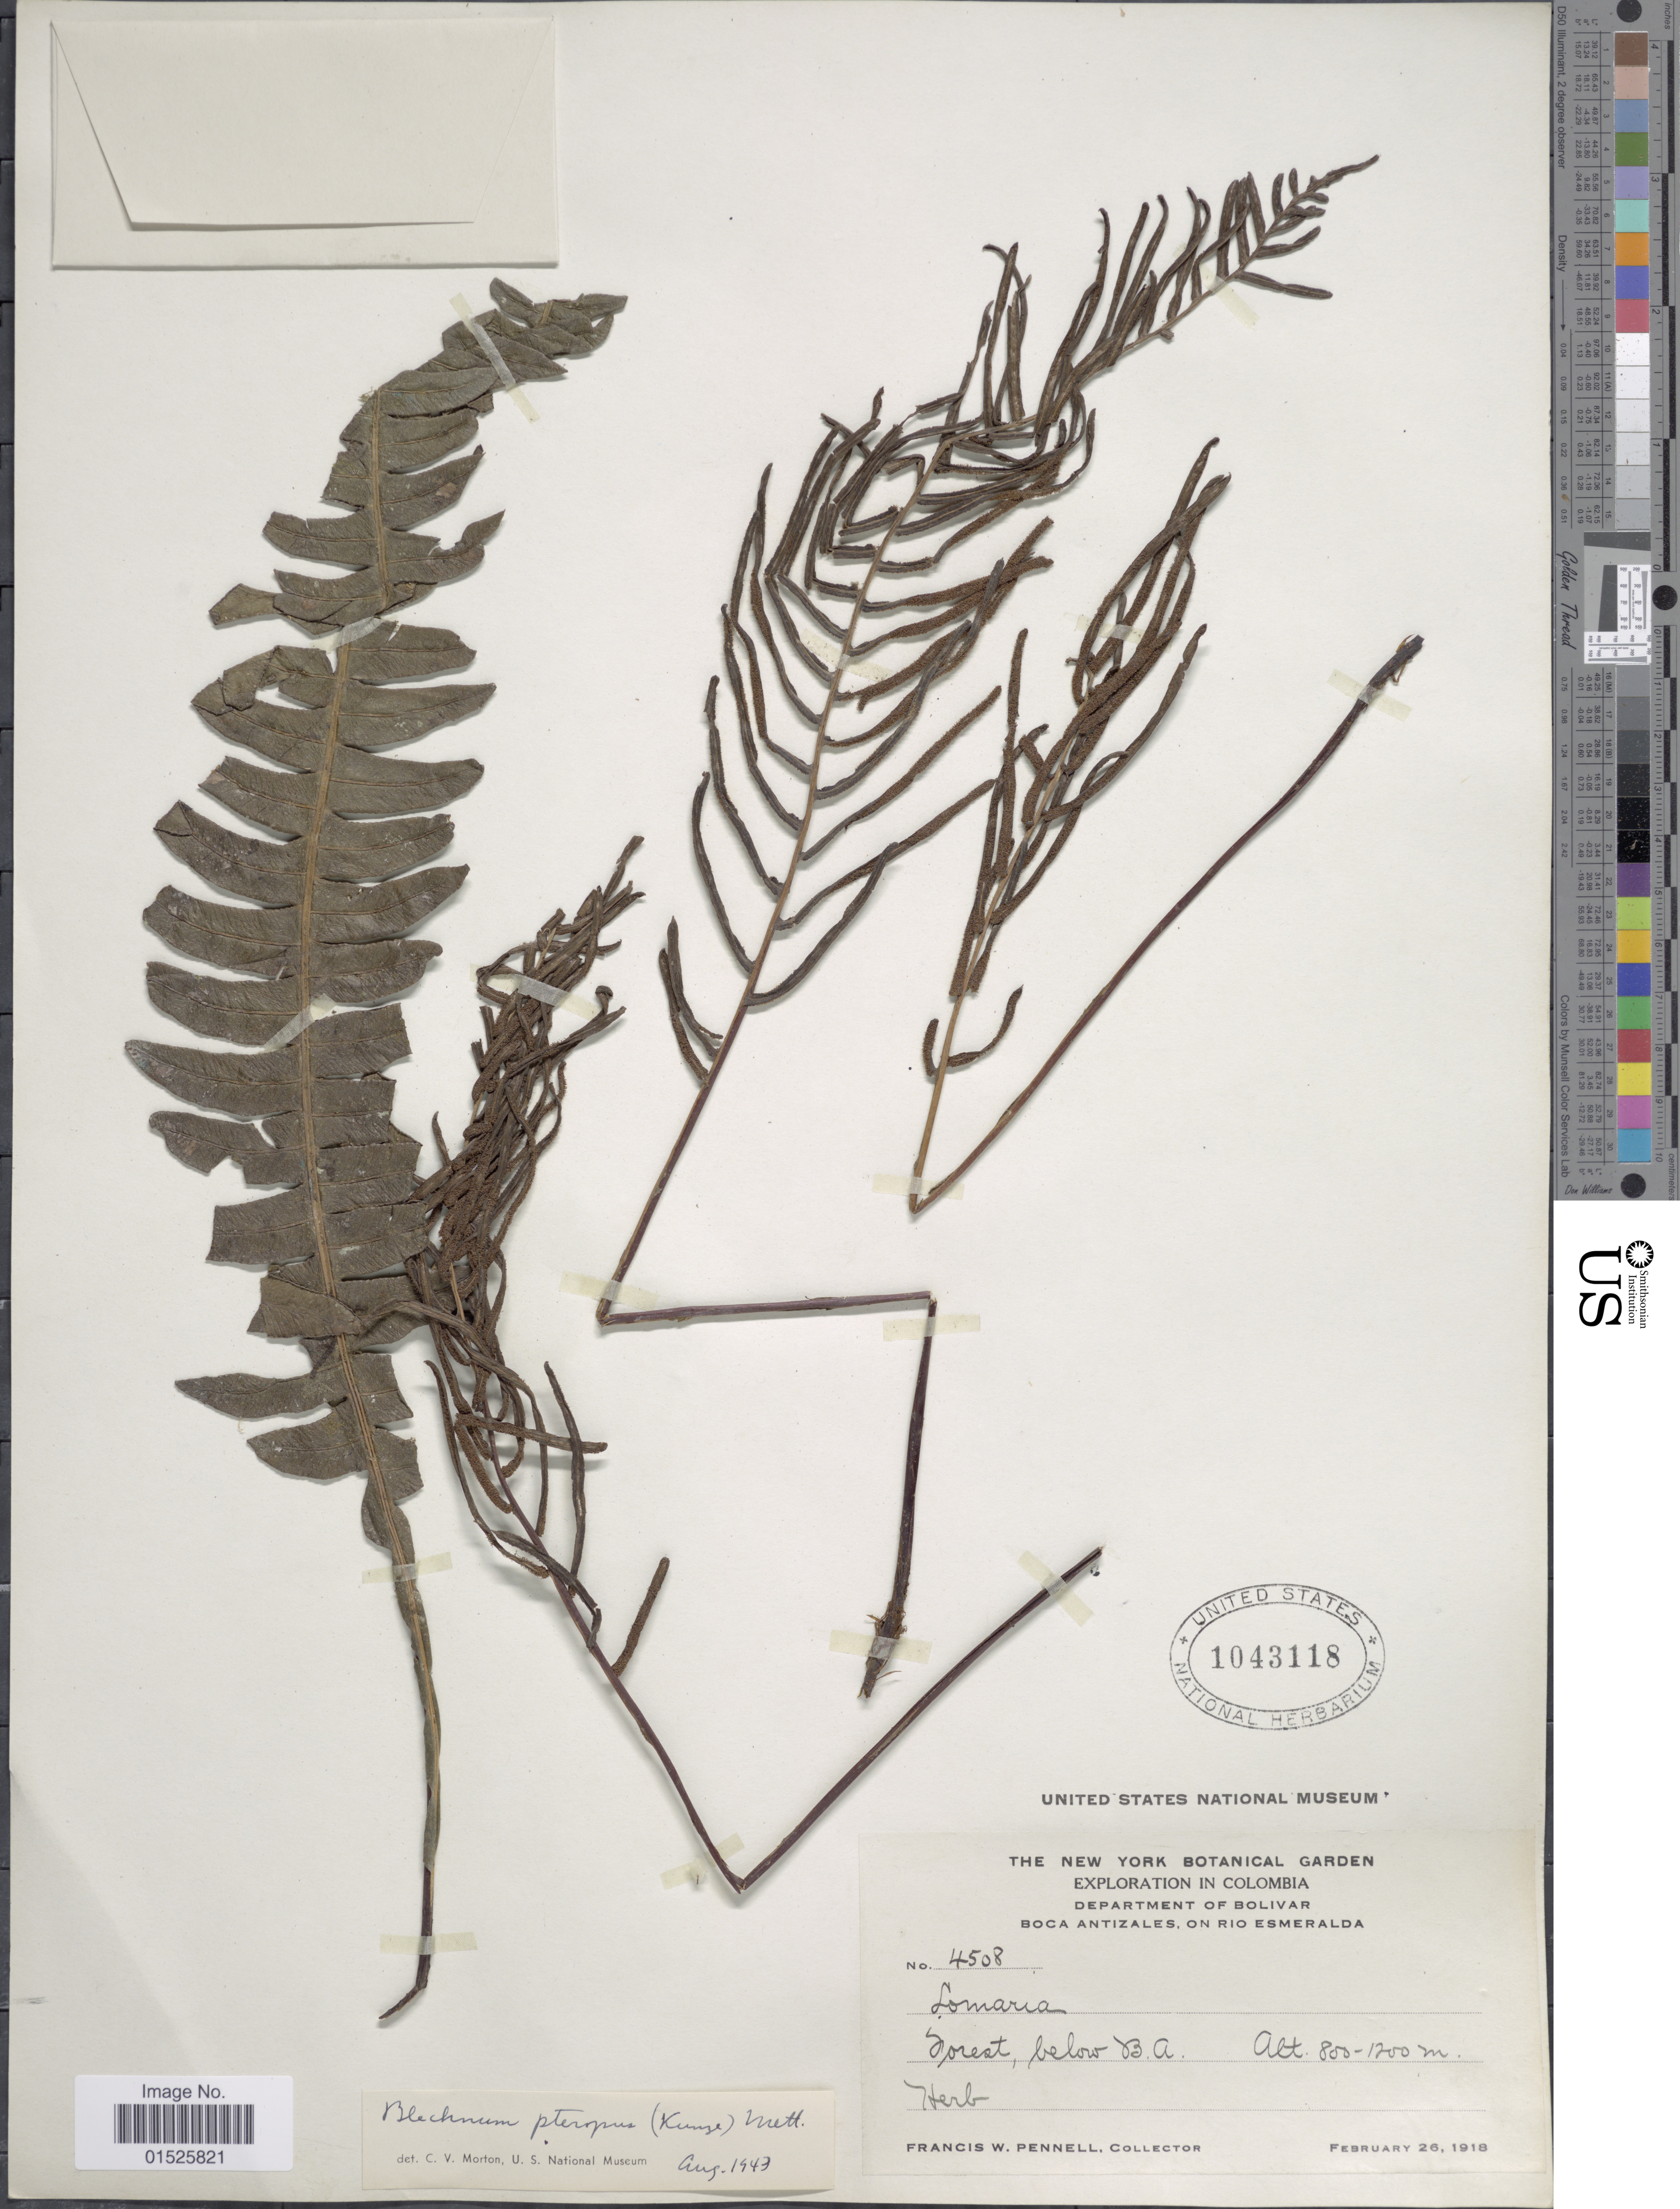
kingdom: Plantae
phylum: Tracheophyta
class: Polypodiopsida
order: Polypodiales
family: Blechnaceae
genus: Blechnum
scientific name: Blechnum divergens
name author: (Kunze) Mett.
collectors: F. W. Pennell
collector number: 4508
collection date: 1918-02-26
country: Colombia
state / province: Bolívar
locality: Boca Antizales, on Rio Esmeralda. Forest below B. A.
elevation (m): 800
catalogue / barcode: US 1043118